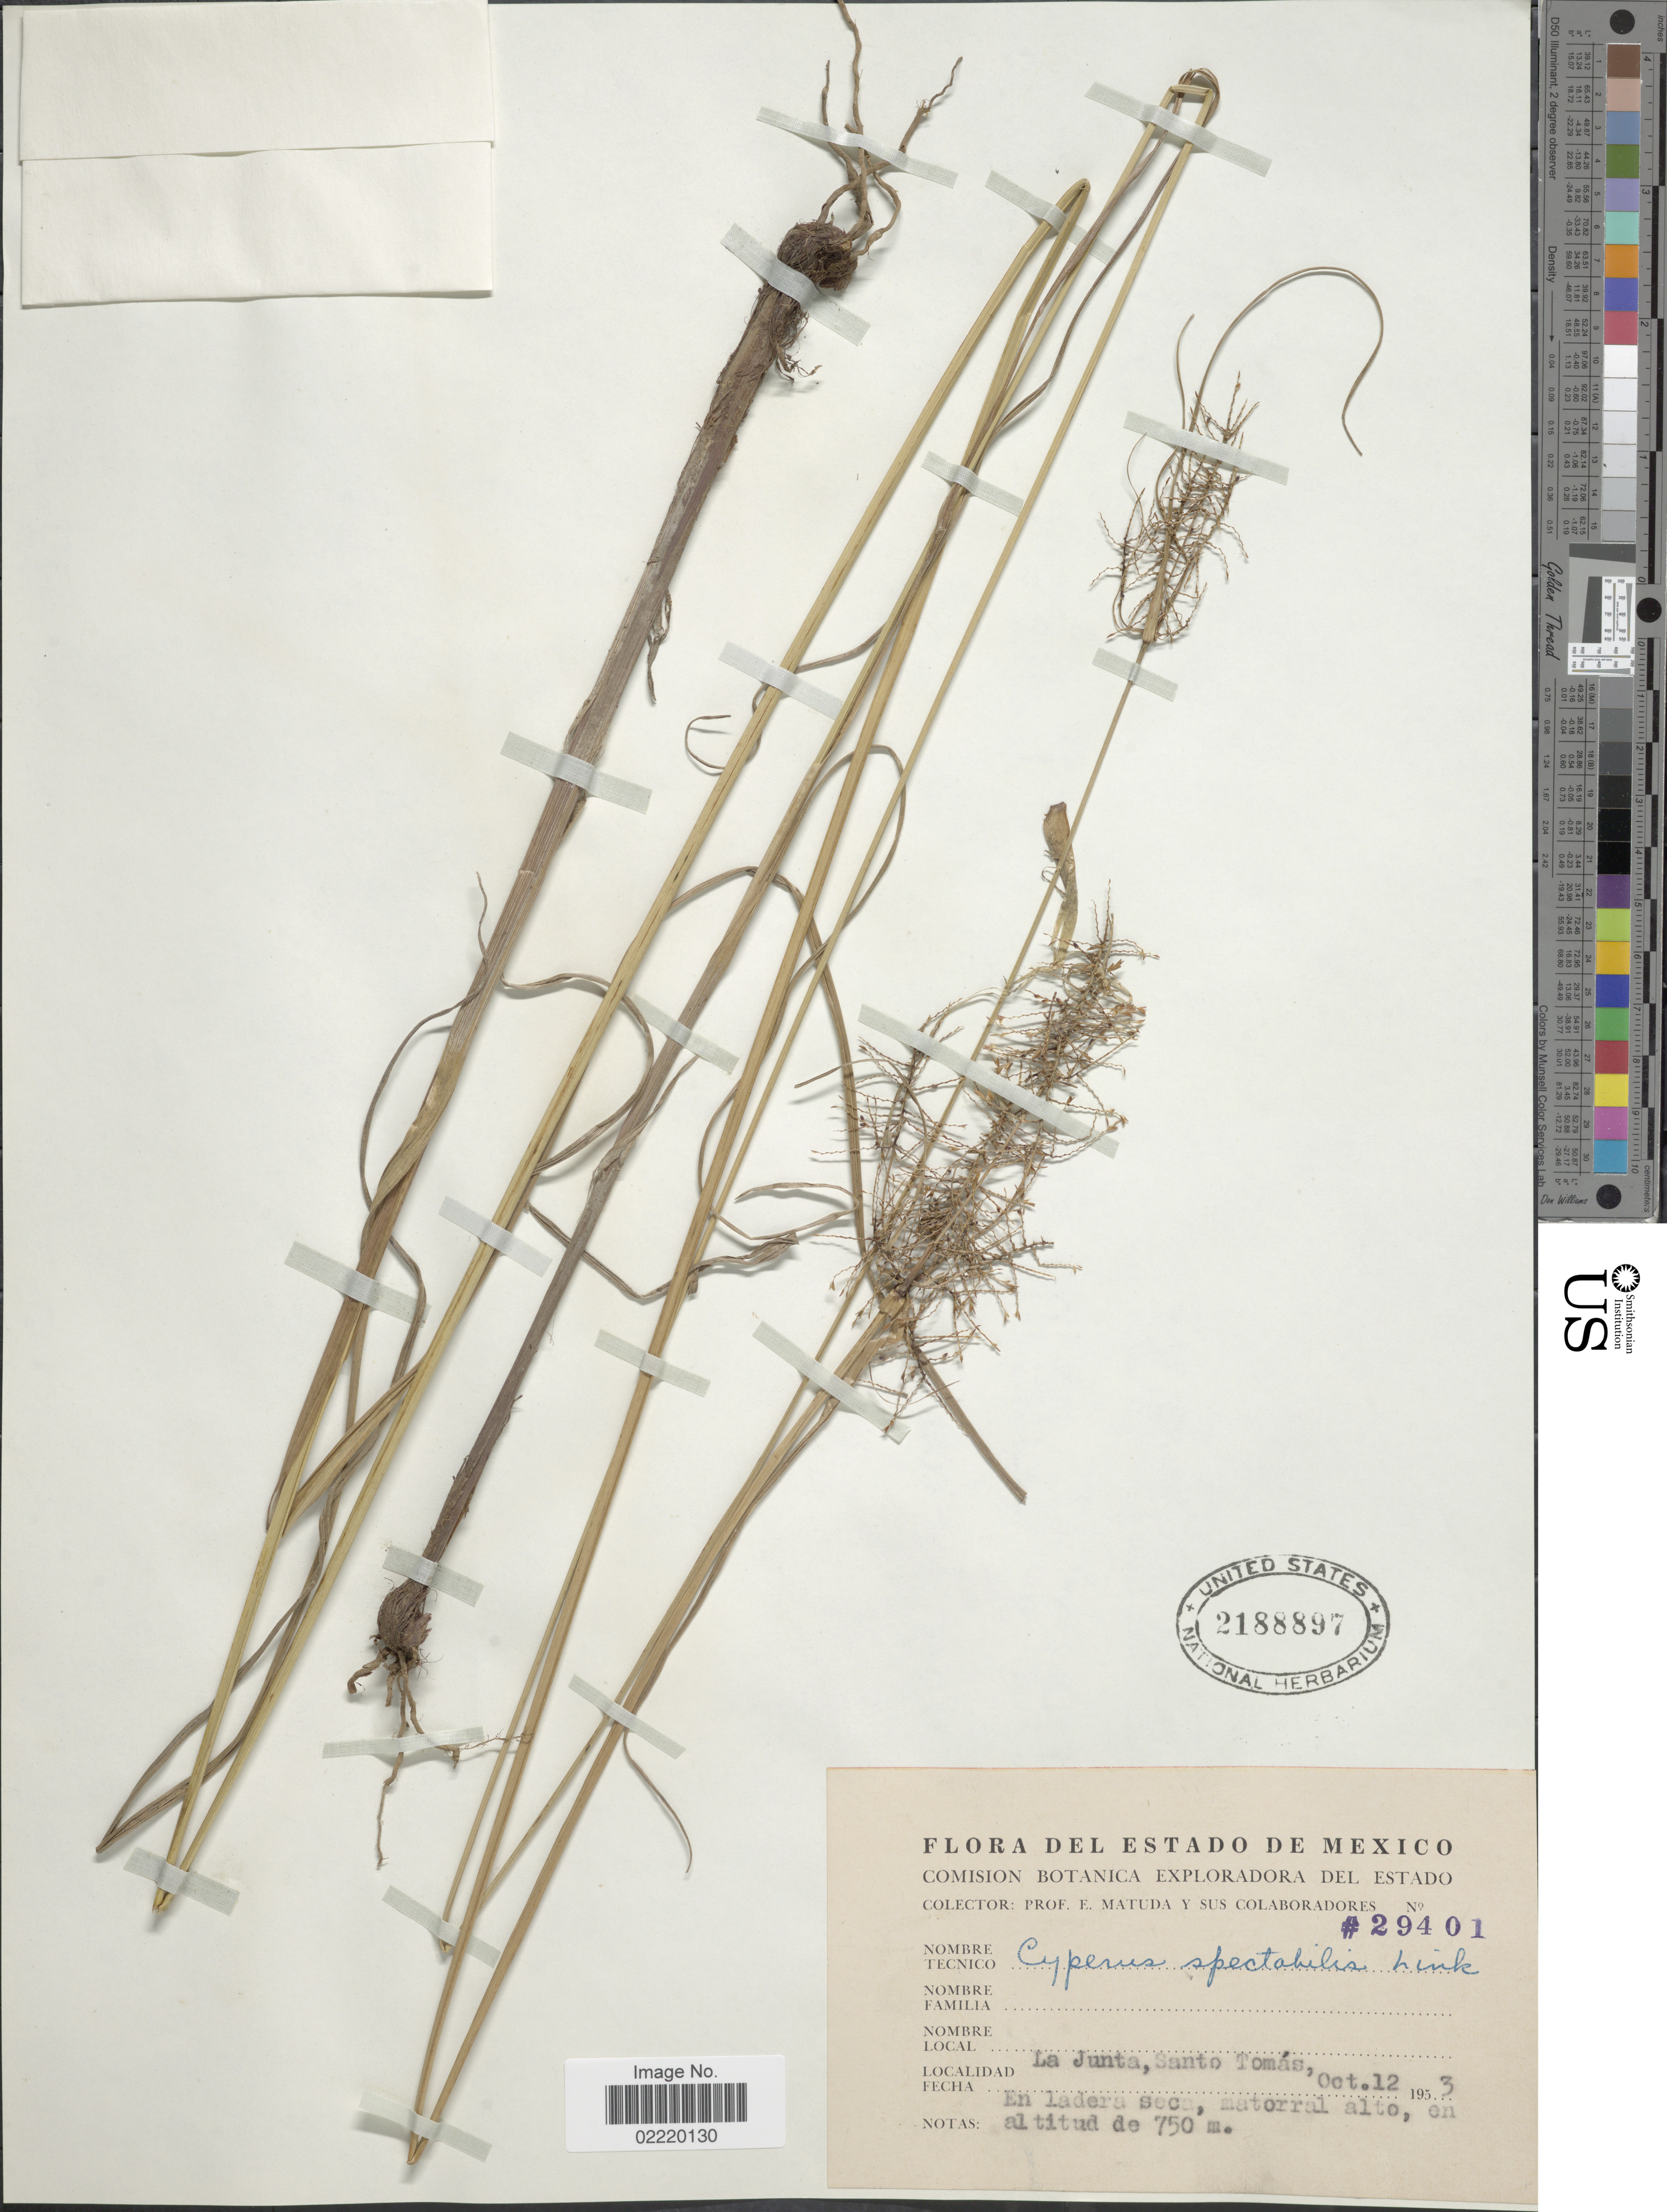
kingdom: Plantae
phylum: Tracheophyta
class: Liliopsida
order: Poales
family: Cyperaceae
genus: Cyperus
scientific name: Cyperus spectabilis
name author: Link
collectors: E. Matuda & Sus Colaboradores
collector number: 29401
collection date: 1953-10-12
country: Mexico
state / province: México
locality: Estado de Mexico, La Junta, Santo Tomas, en ladera seca, matorral alto.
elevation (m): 750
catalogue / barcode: US 2188897